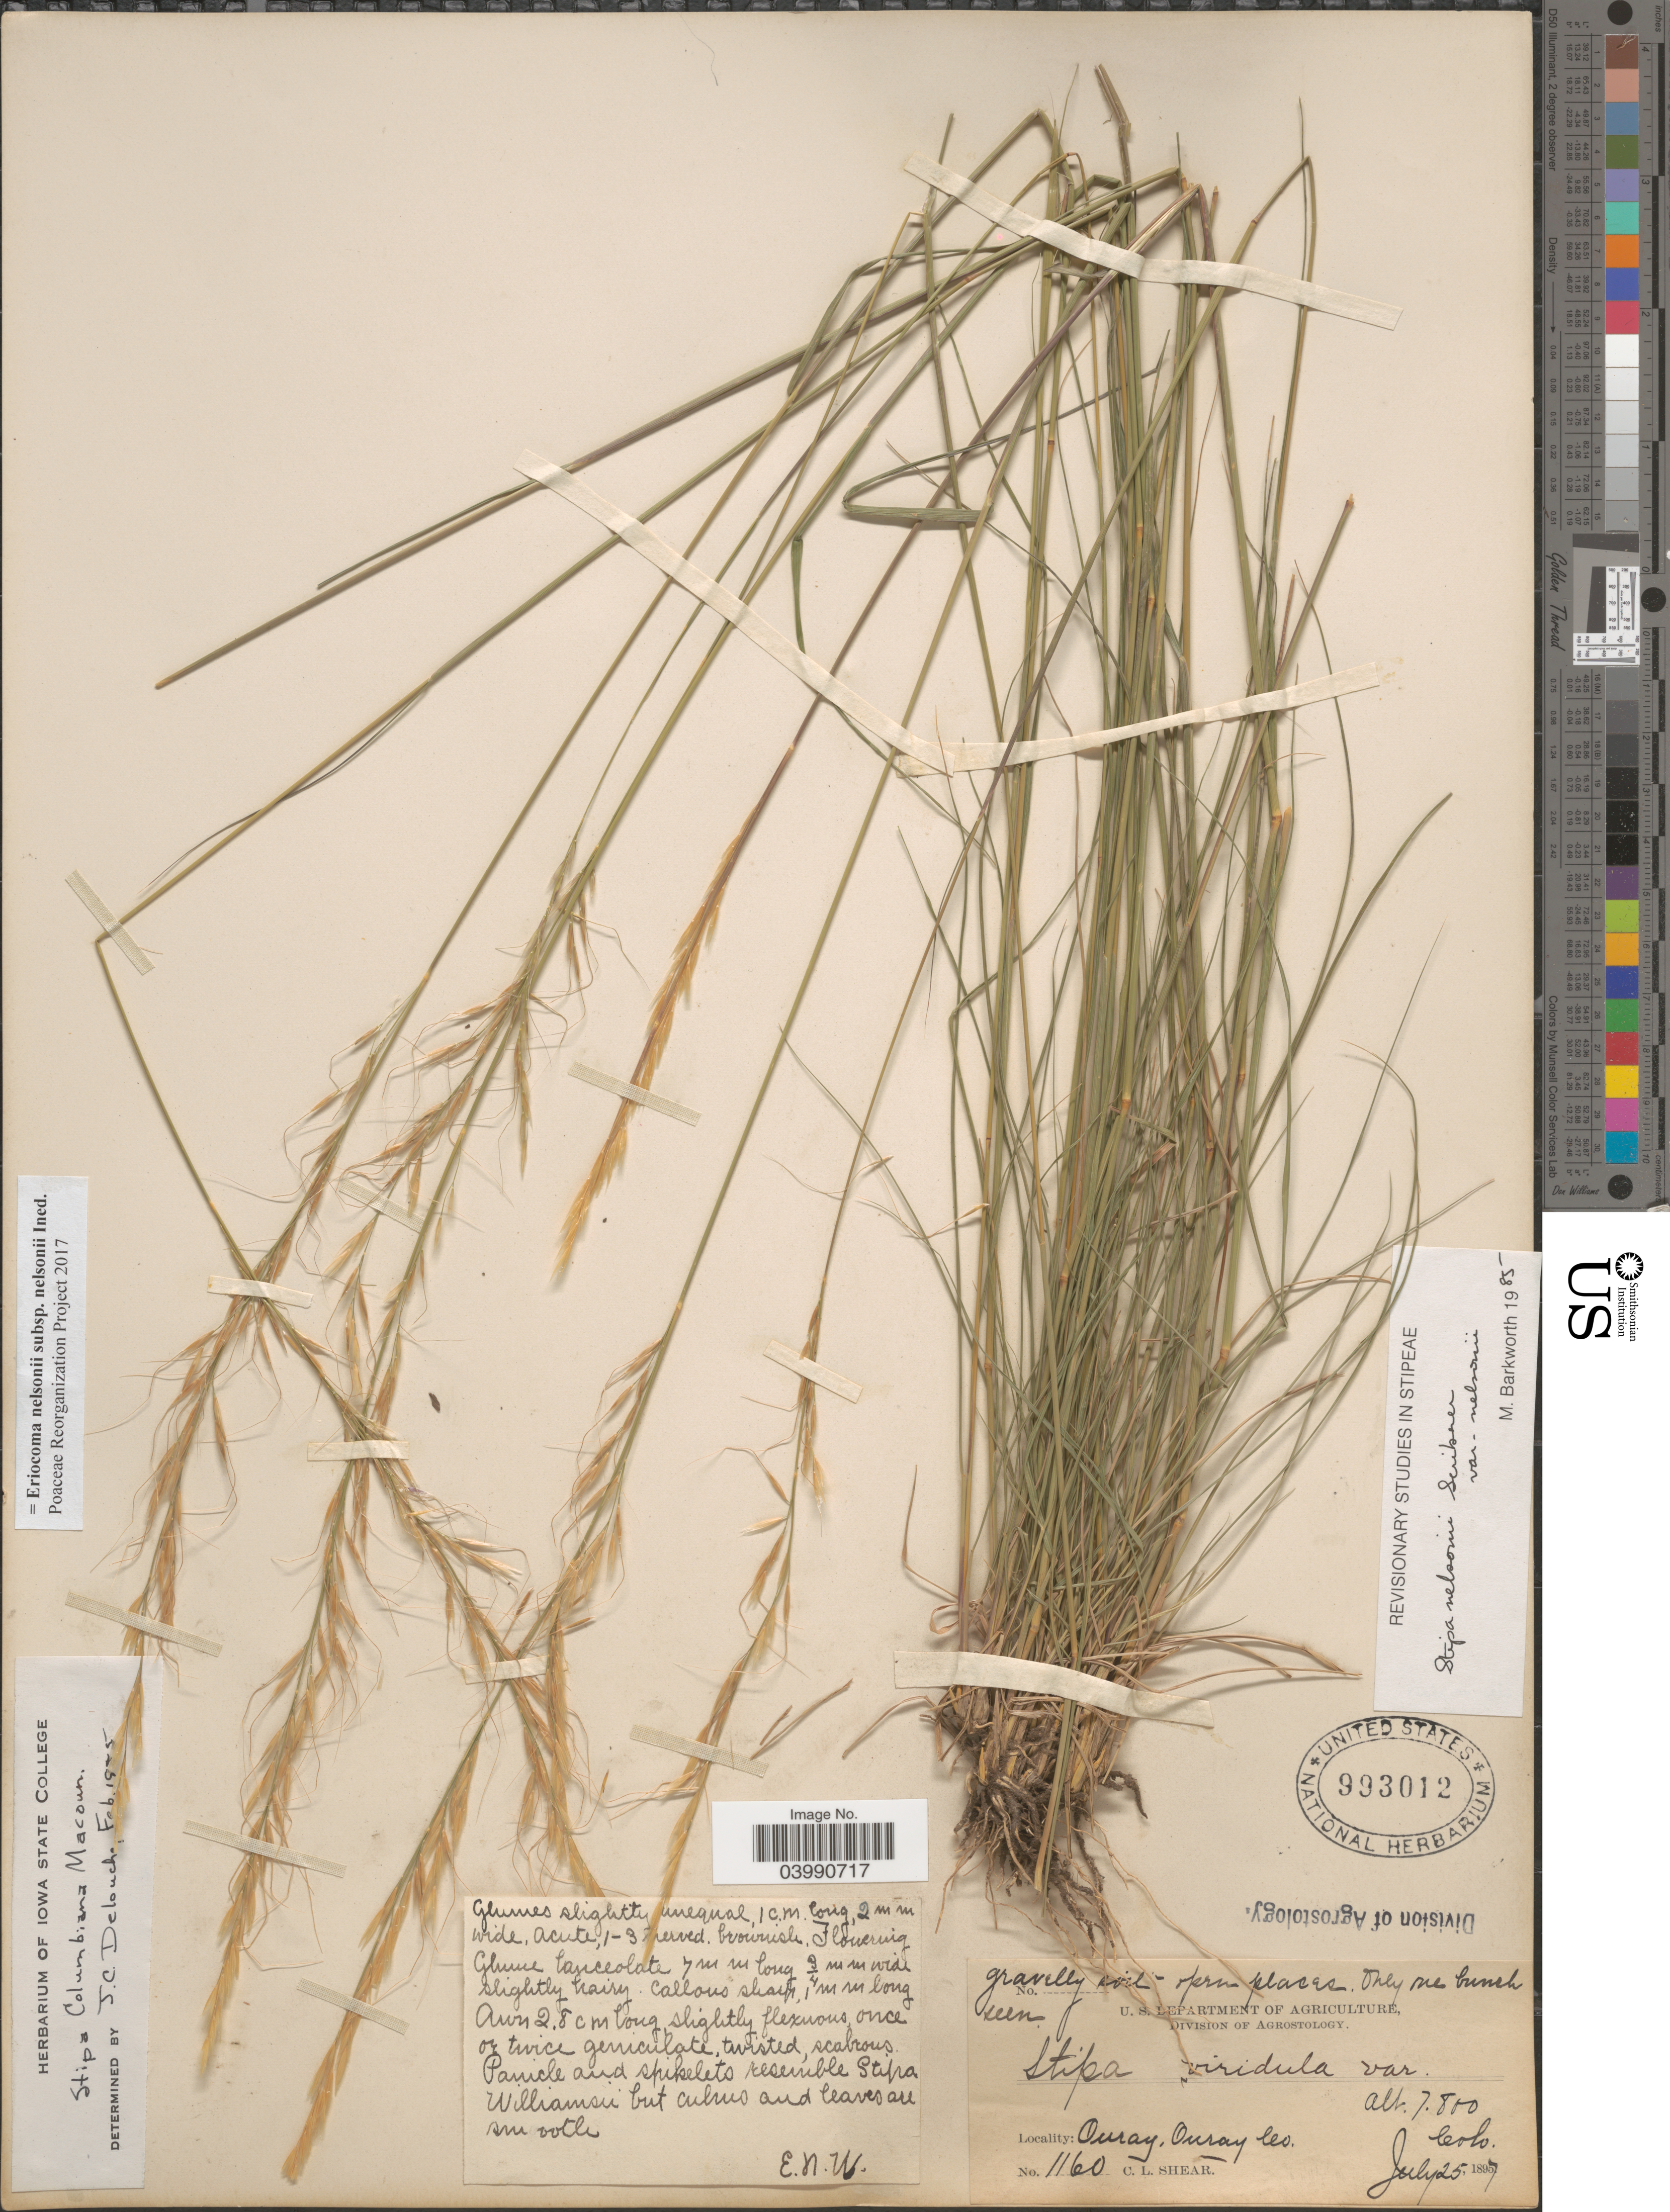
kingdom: Plantae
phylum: Tracheophyta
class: Liliopsida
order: Poales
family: Poaceae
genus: Eriocoma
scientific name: Eriocoma nelsonii subsp. nelsonii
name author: (Scribn.) Romasch.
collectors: C. L. Shear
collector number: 1160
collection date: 1897-07-25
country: United States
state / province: Colorado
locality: Ouray, Ouray Co.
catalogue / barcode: US 993012